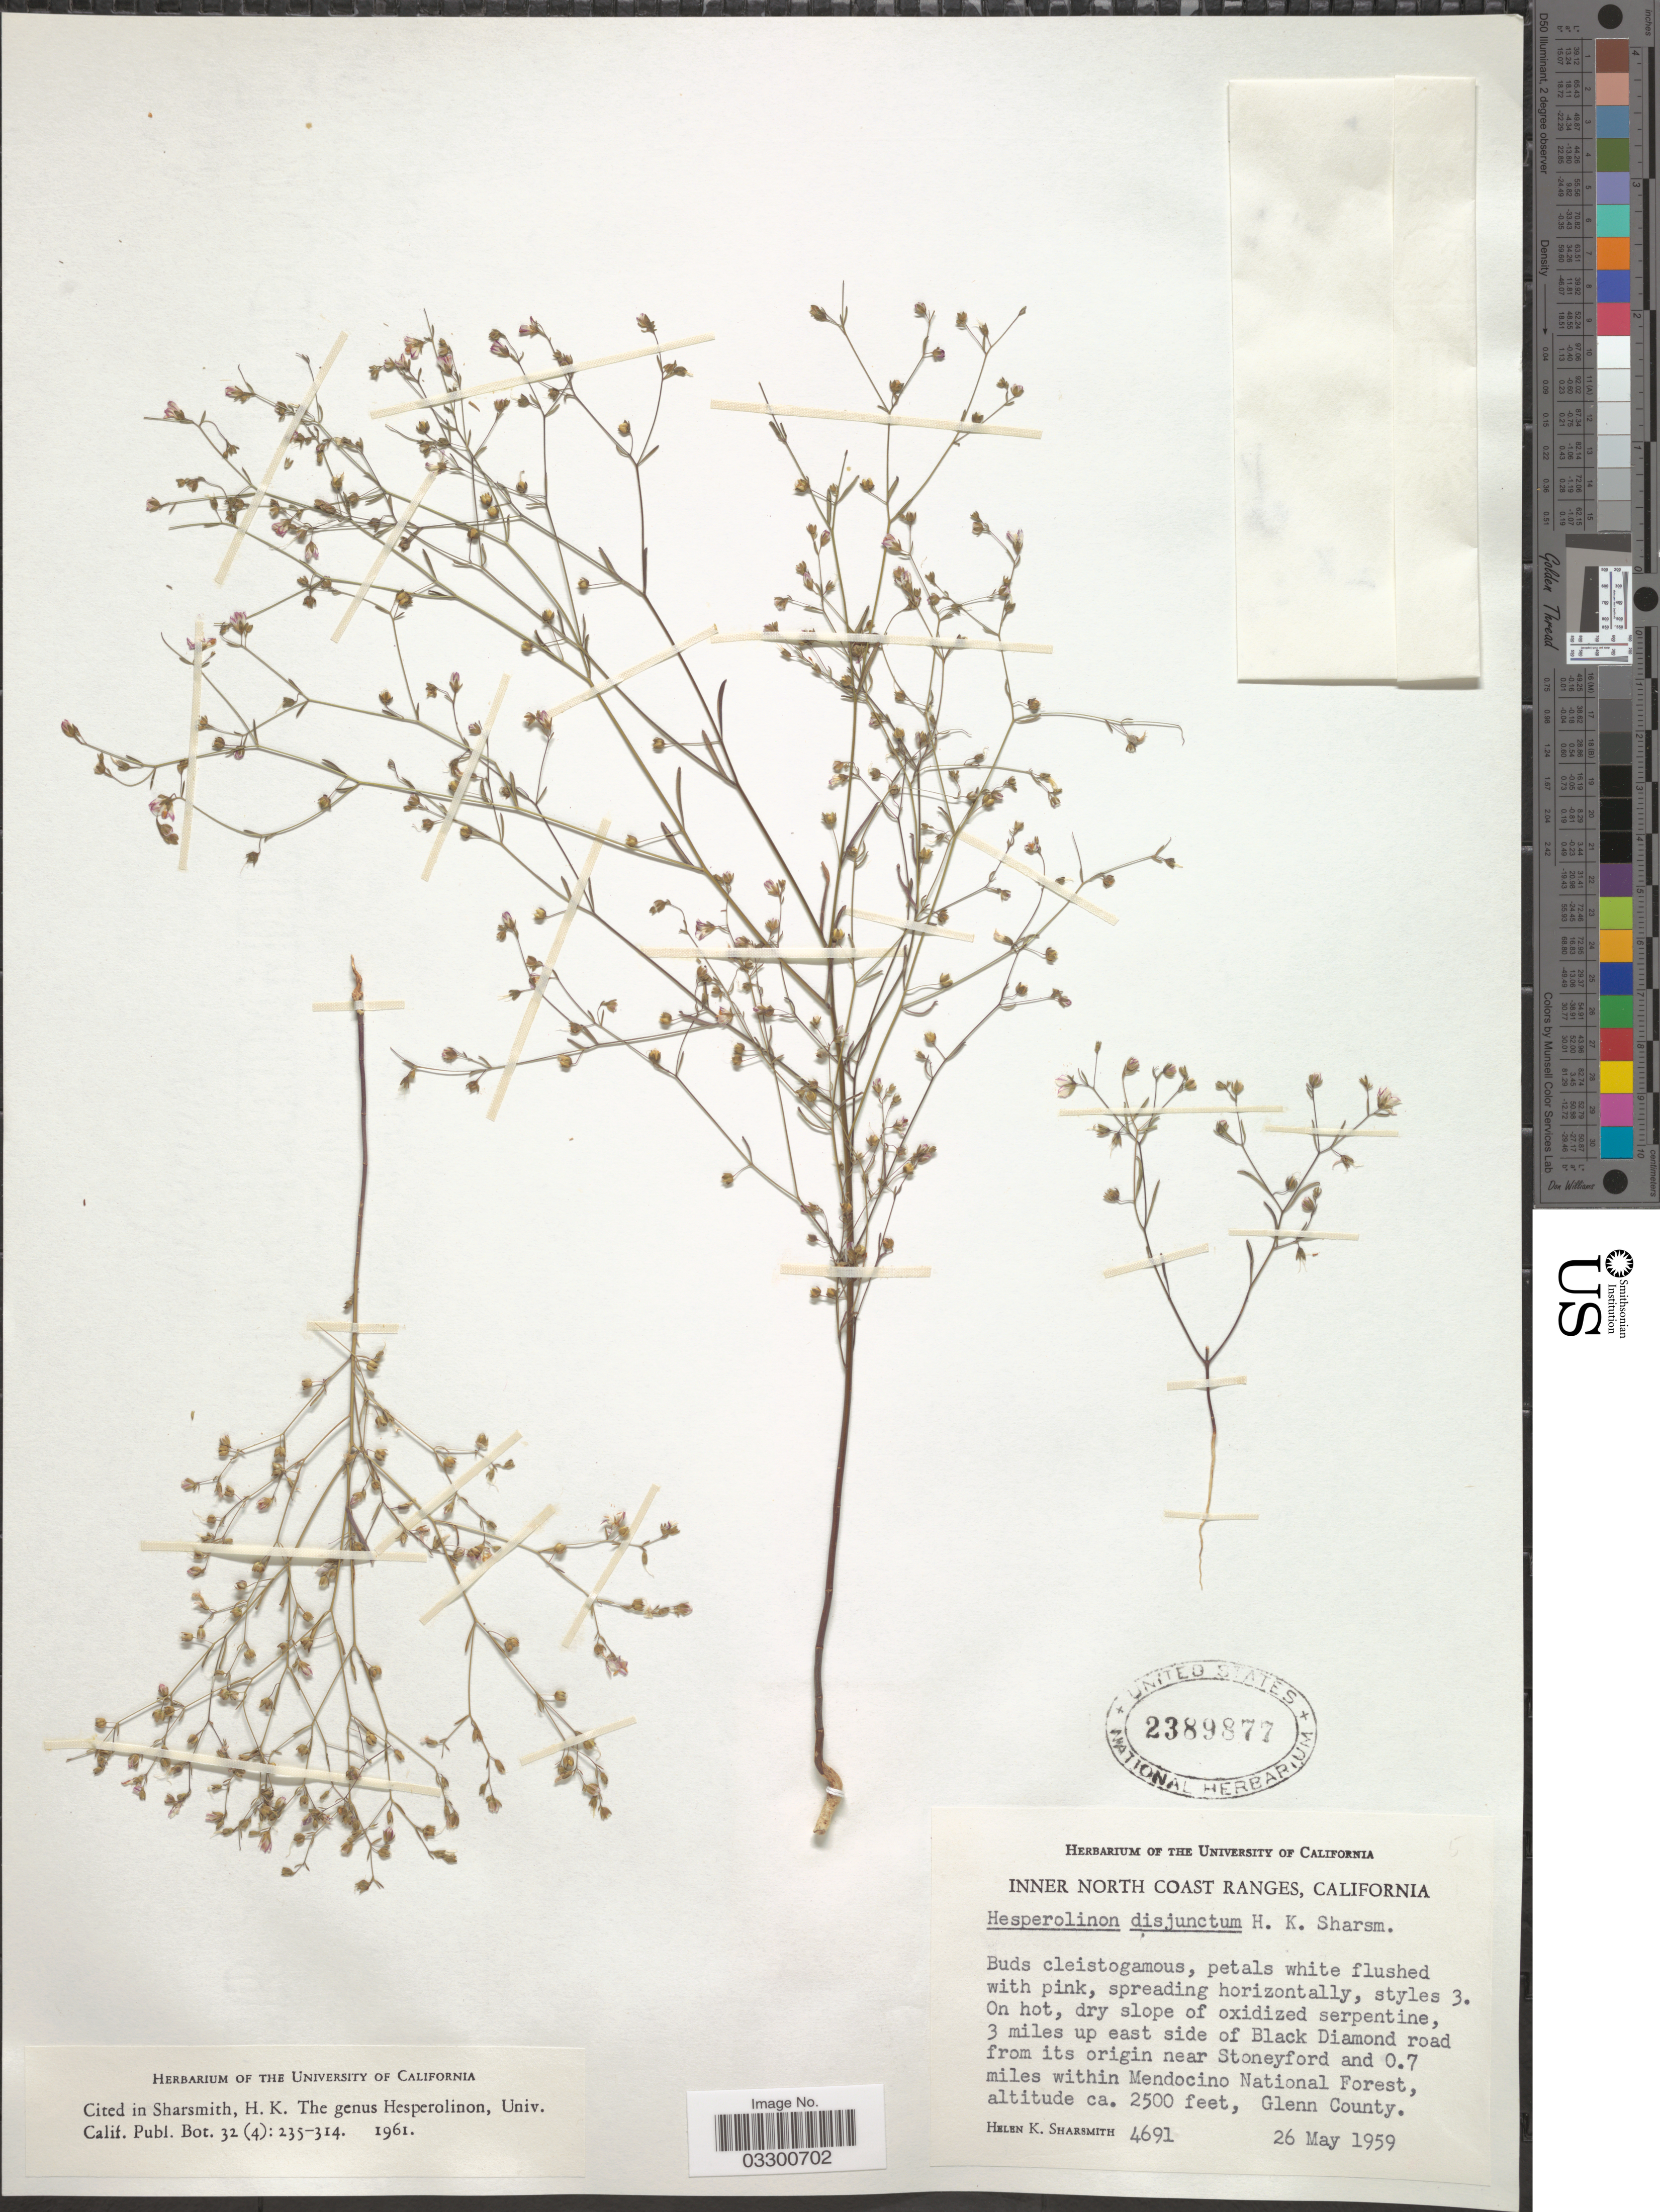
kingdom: Plantae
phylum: Tracheophyta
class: Magnoliopsida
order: Malpighiales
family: Linaceae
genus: Linum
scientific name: Linum disjunctum (H. Sharsm.) comb. nov. ined.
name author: (H. Sharsm.)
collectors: H. Sharsmith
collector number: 4691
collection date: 1959-05-26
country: United States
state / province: California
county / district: Glenn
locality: Inner North Coast Ranges. 3 miles up east side of Black Diamond road from its origin near Stoneyford and 0.7 miles within Mendocino National Forest. Glenn County.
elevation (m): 762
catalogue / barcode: US 2389877